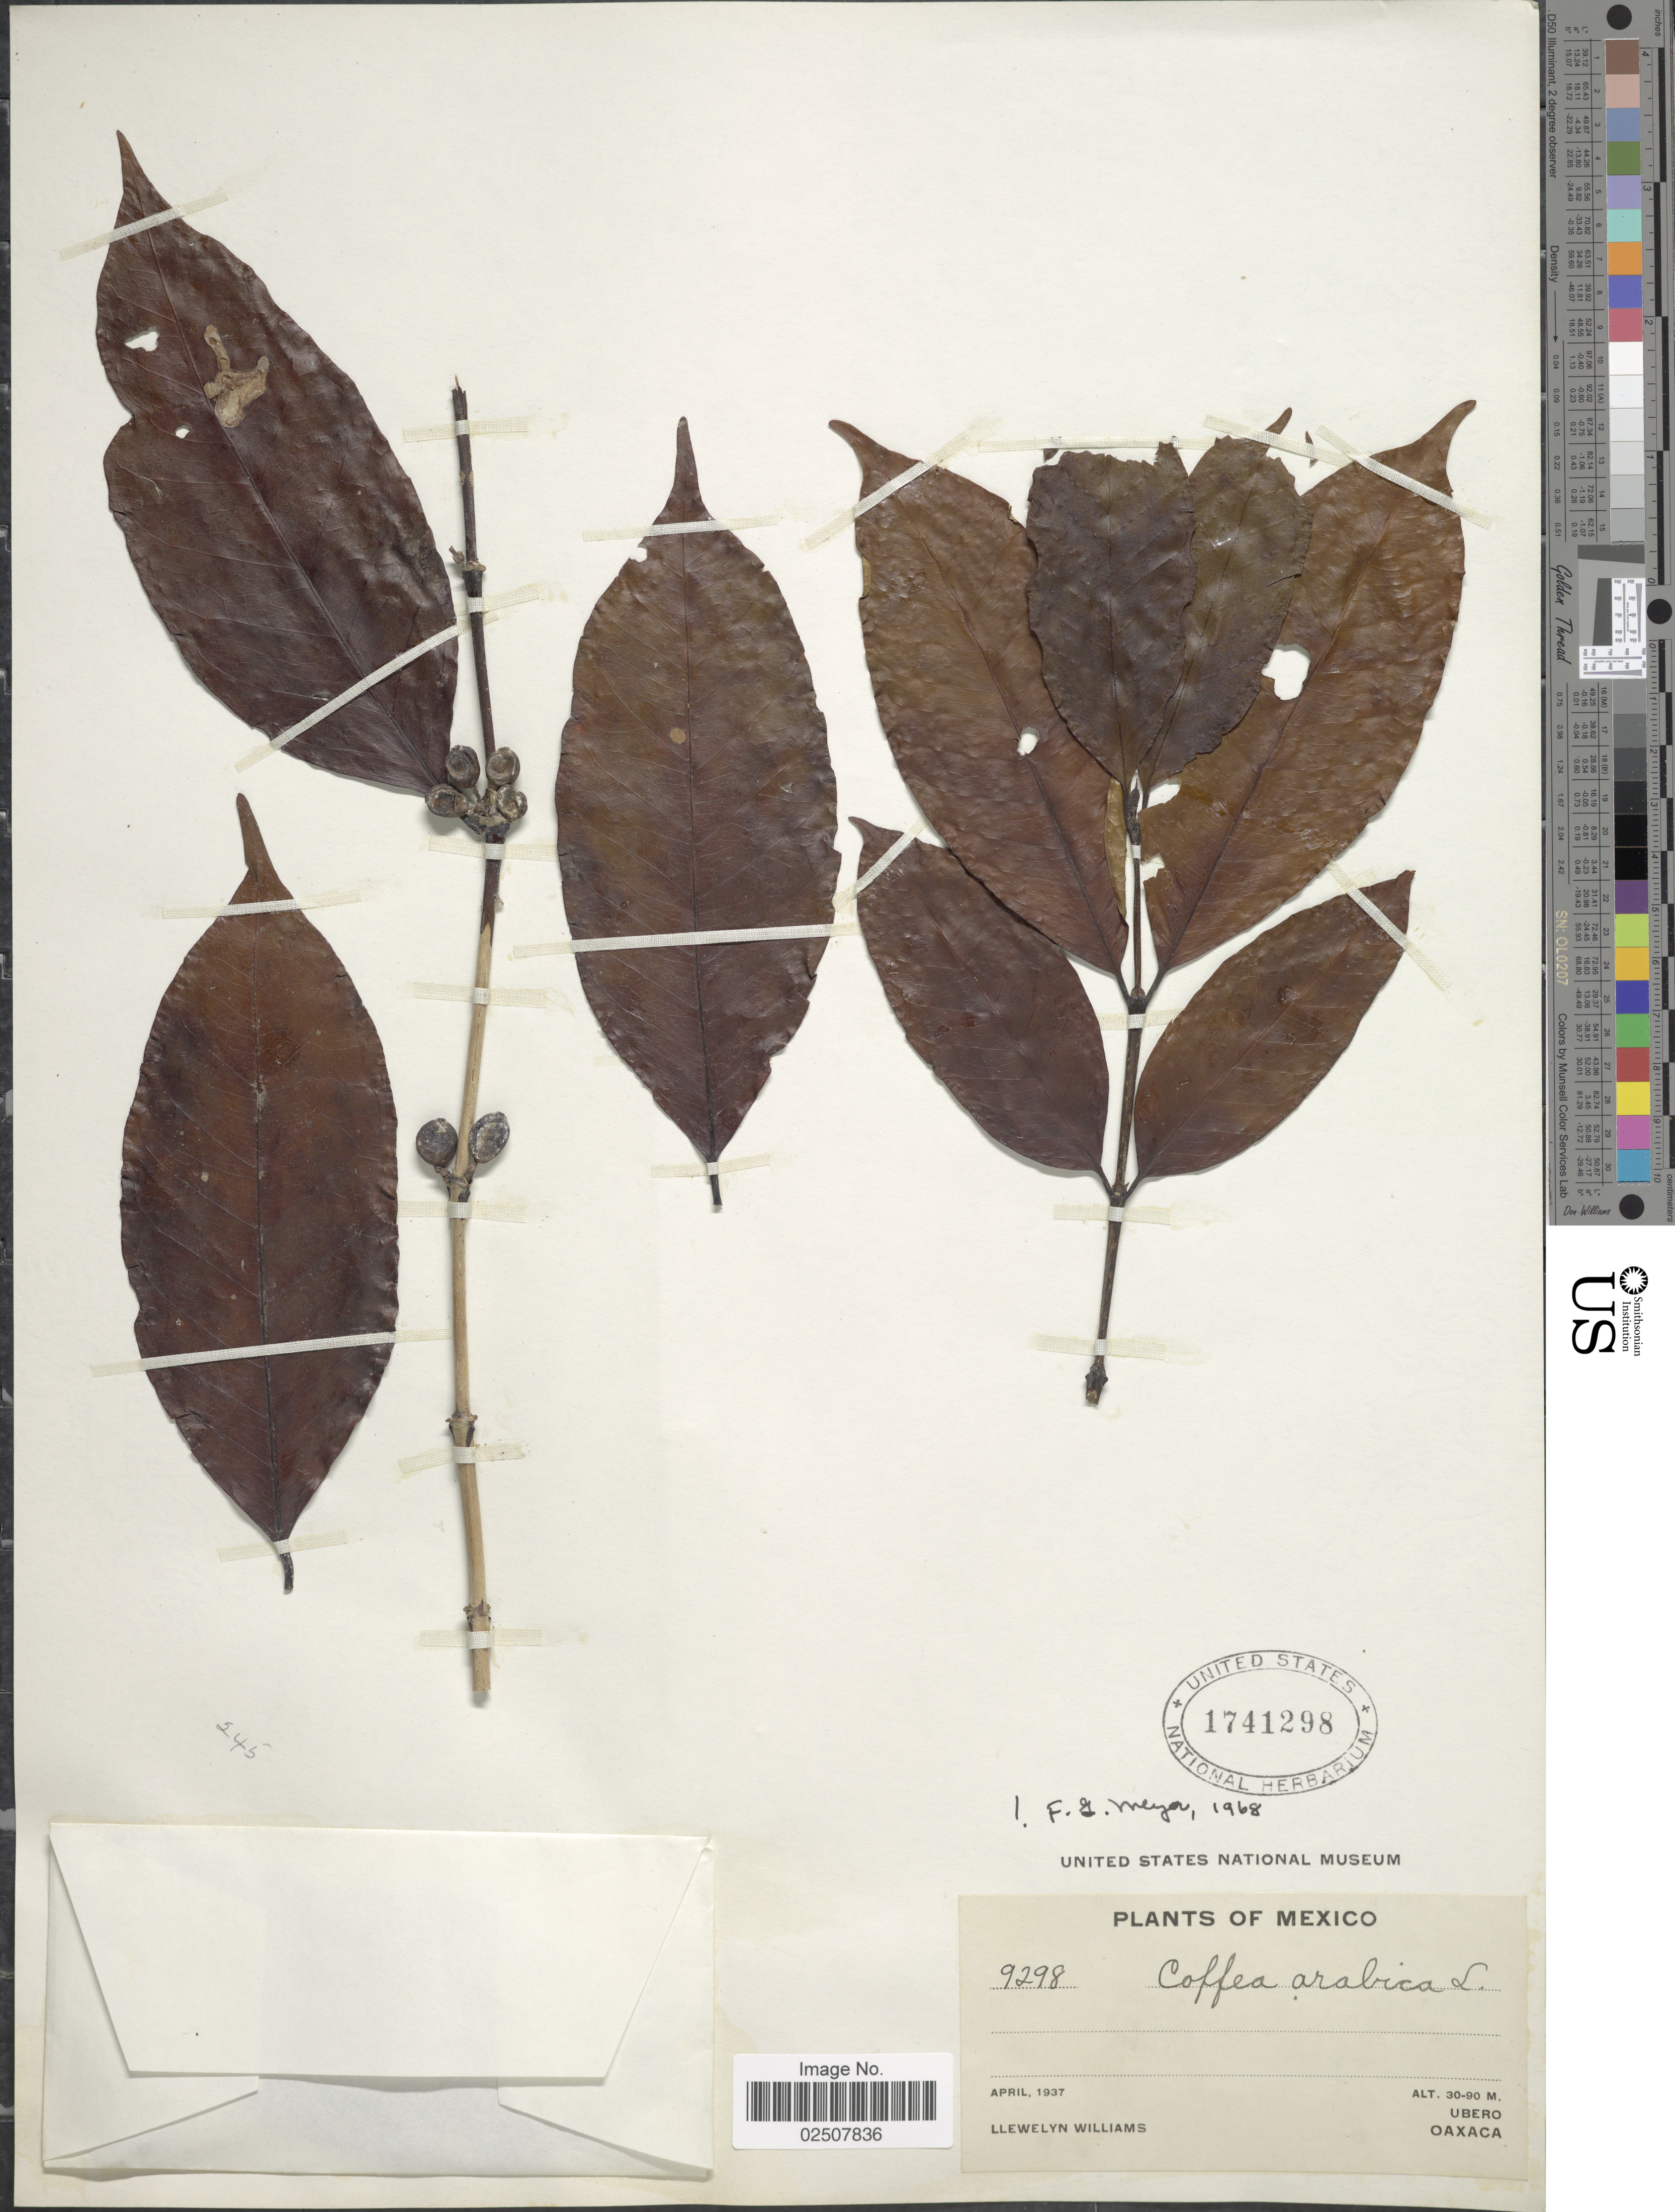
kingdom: Plantae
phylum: Tracheophyta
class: Magnoliopsida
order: Gentianales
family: Rubiaceae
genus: Coffea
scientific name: Coffea arabica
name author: L.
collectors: Ll. Williams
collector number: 9298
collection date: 1937-04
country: Mexico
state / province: Oaxaca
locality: Ubero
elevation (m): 30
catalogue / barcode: US 1741298